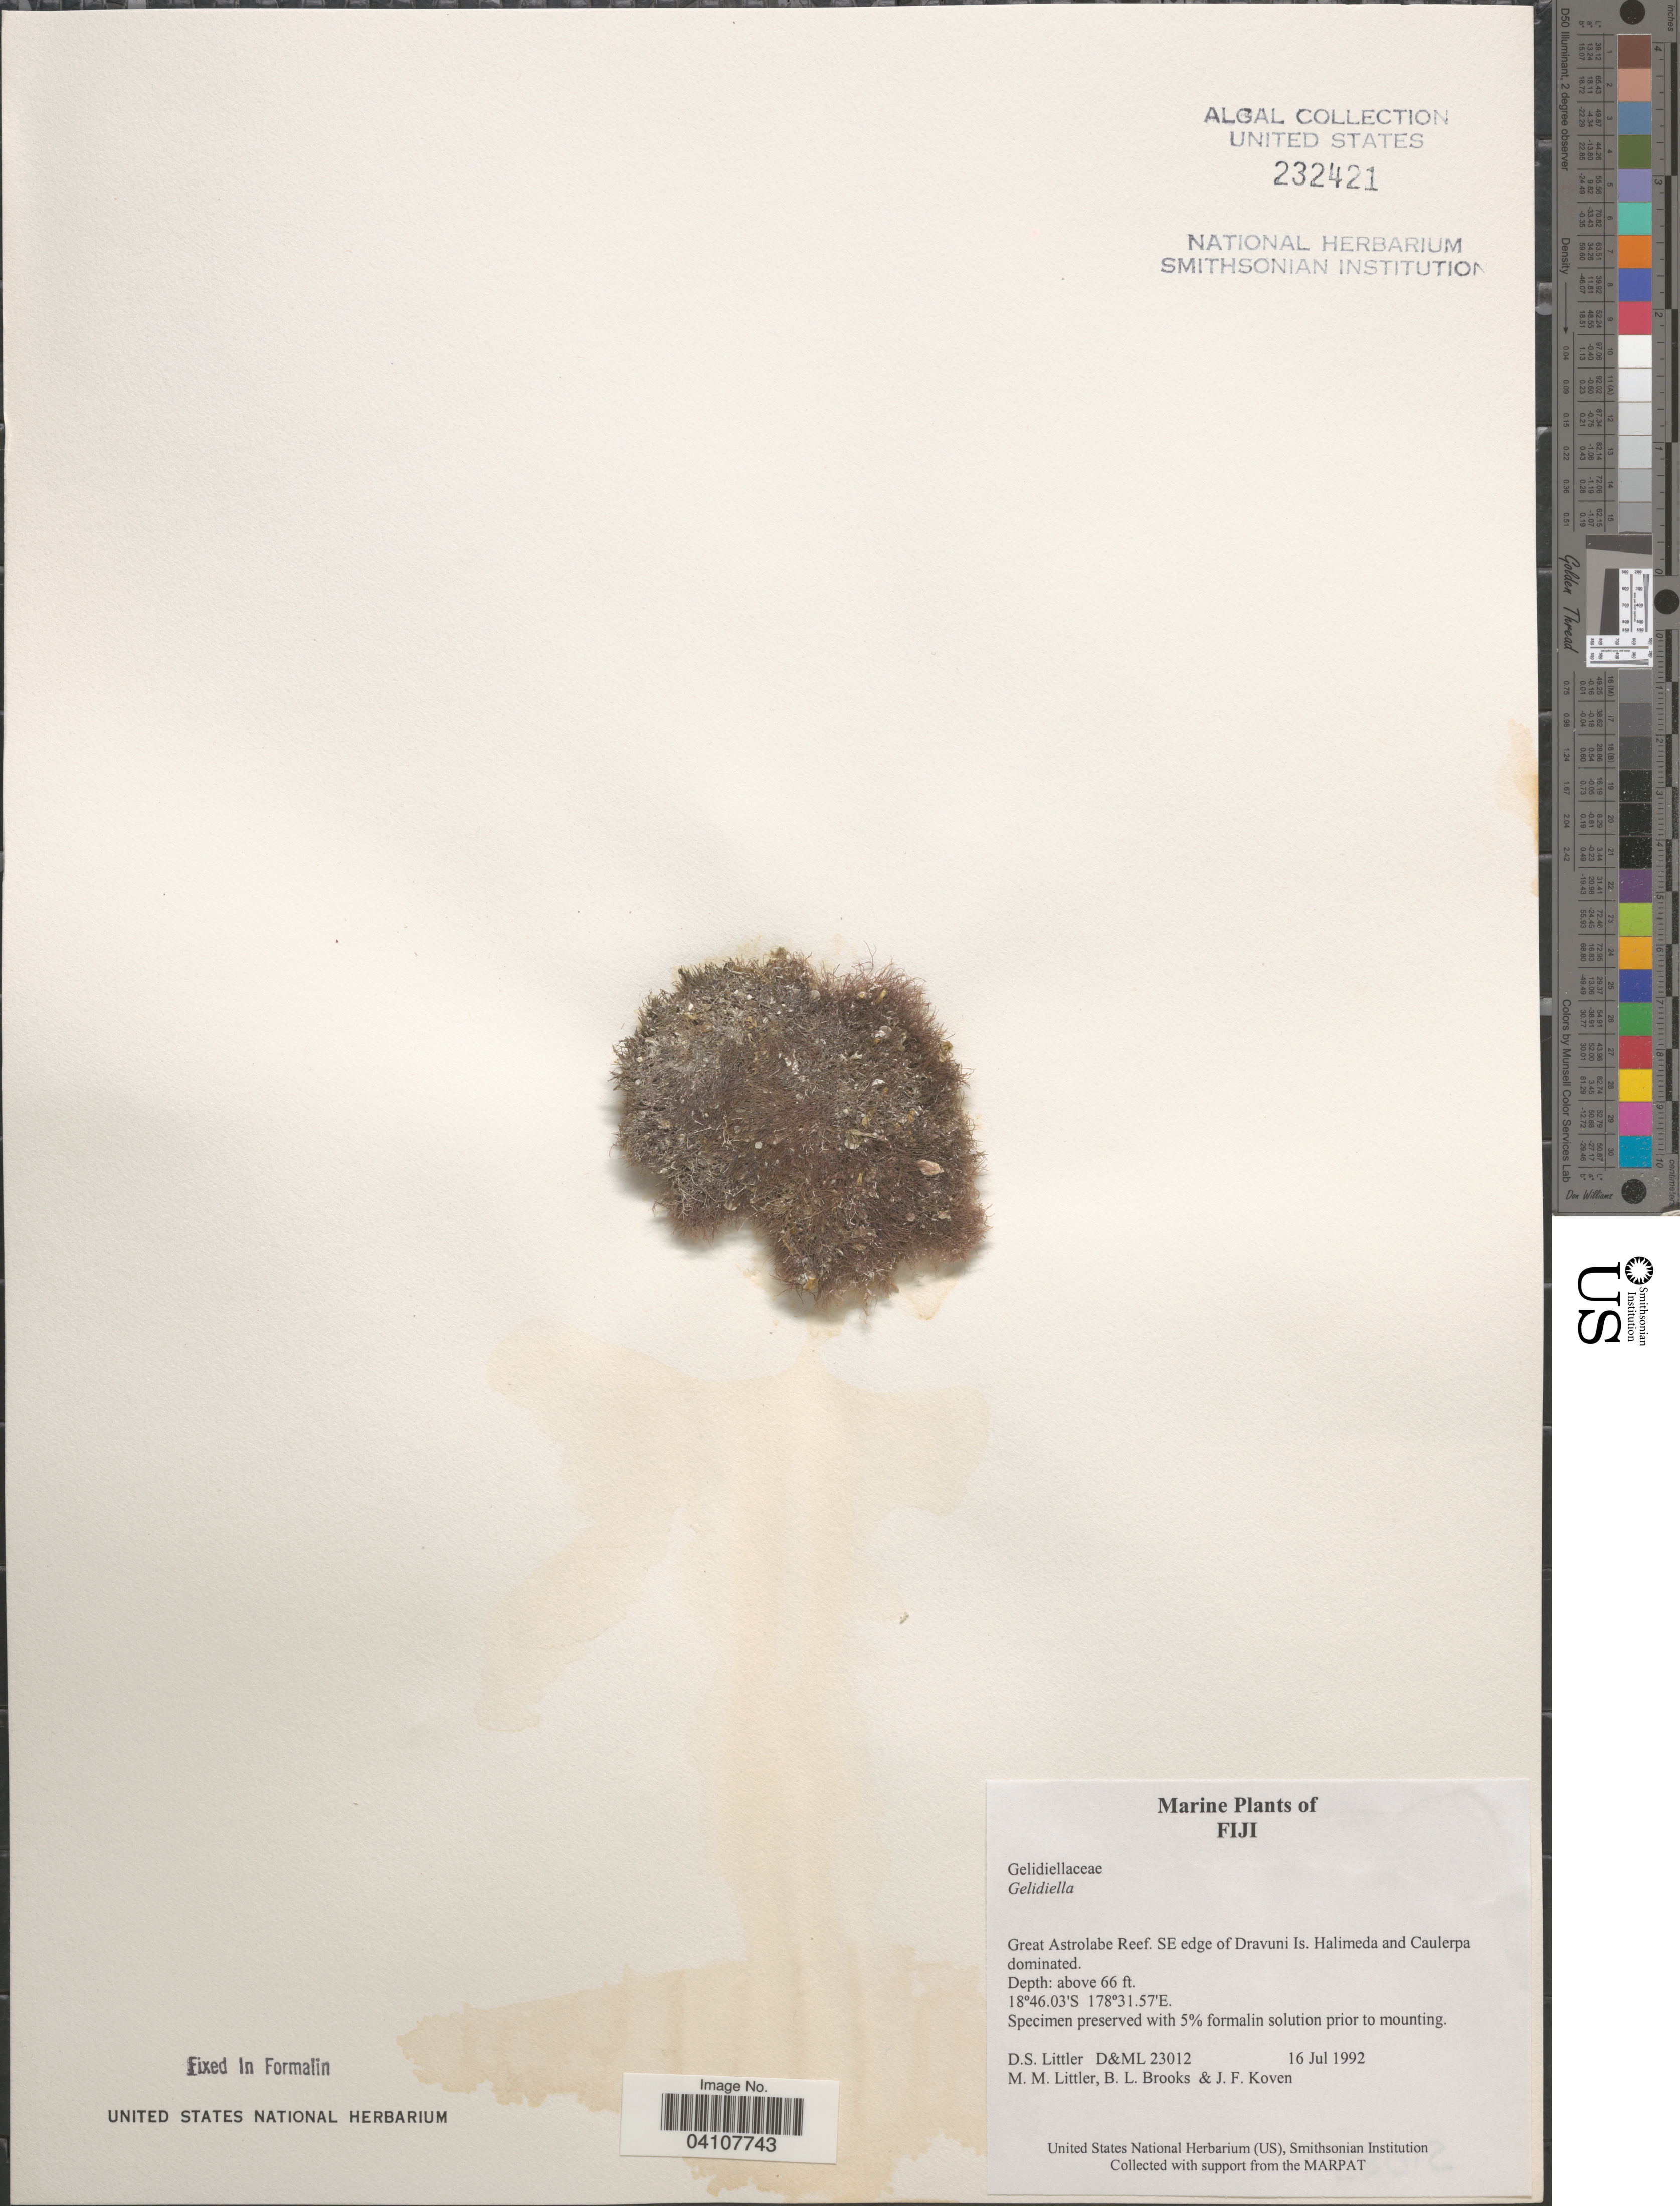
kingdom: Plantae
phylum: Rhodophyta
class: Florideophyceae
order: Gelidiales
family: Gelidiellaceae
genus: Gelidiella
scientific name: Gelidiella sp.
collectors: D. S. Littler, B. Brooks & J. Koven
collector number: D&ML23012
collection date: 1992-07-16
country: Fiji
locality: Great Astrolabe Reef. SE edge of Dravuni Is.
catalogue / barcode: US 232421